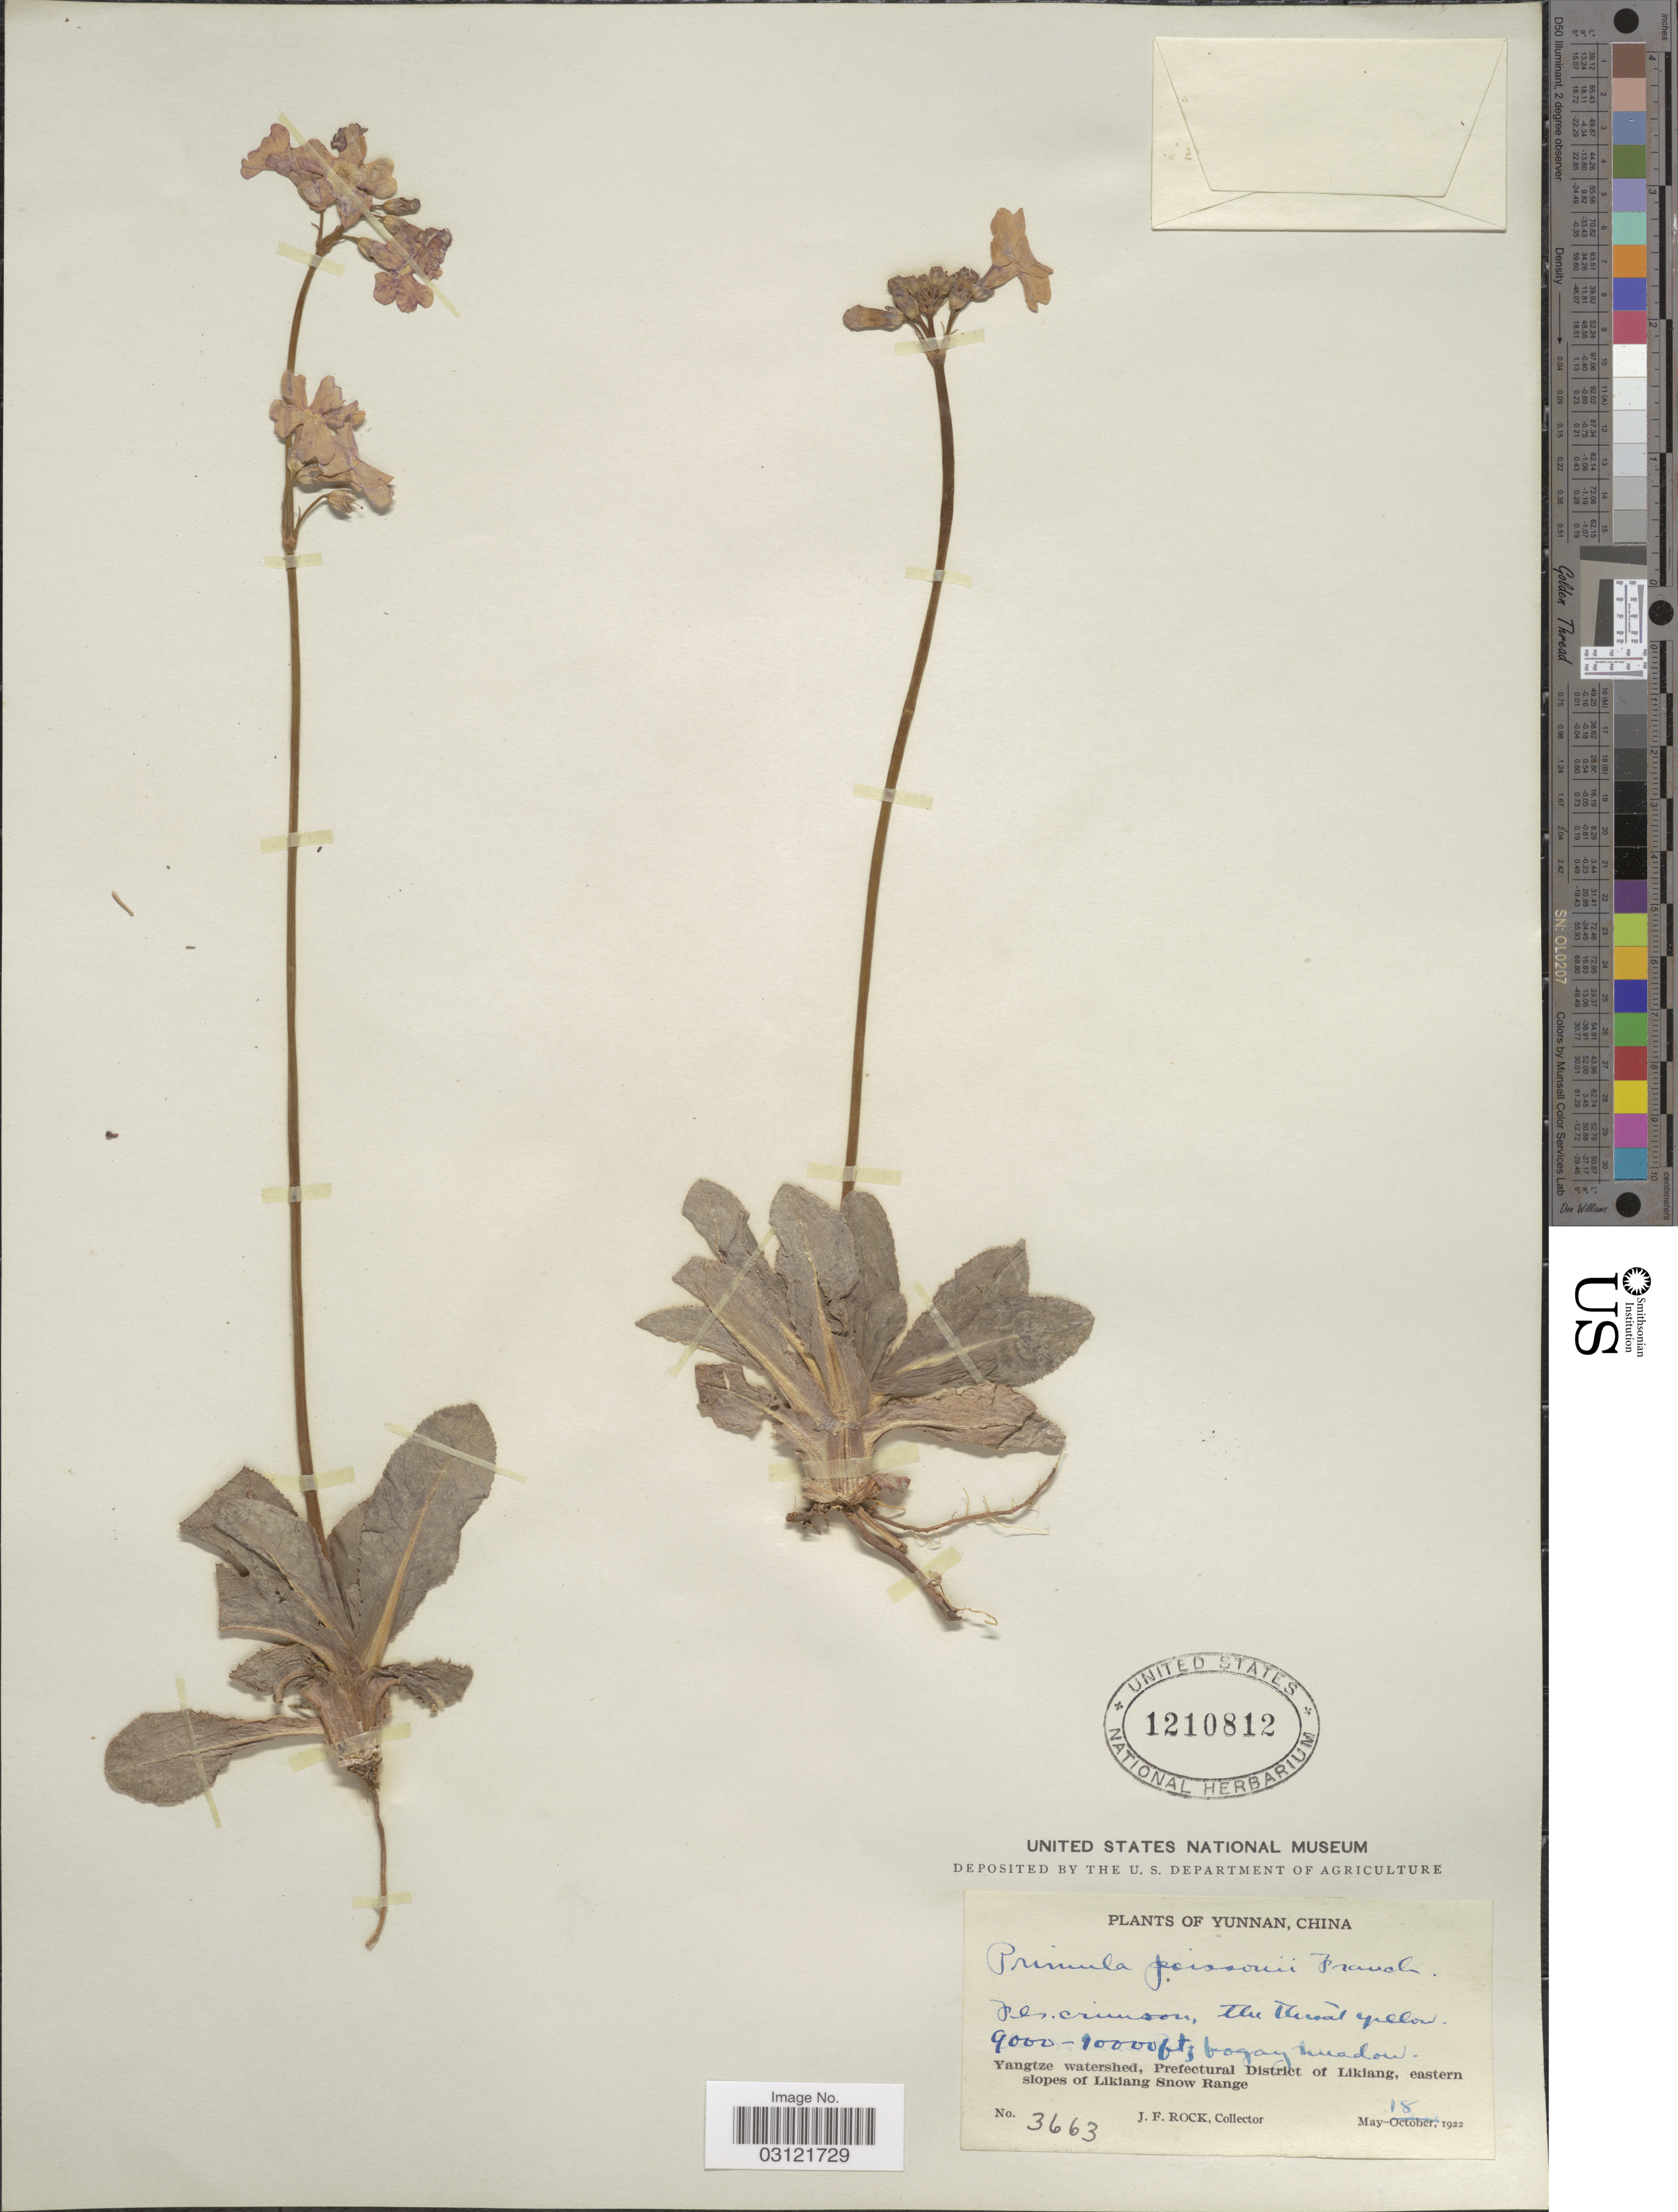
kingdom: Plantae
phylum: Tracheophyta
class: Magnoliopsida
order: Ericales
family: Primulaceae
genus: Primula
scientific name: Primula poissonii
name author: Franch.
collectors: J. Rock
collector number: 3663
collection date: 1922-05-18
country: China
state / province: Yunnan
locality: Yangtze watershed, Prefectural District of Likiang, eastern slopes of Likiang Snow Range.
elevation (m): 2743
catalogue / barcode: US 1210812